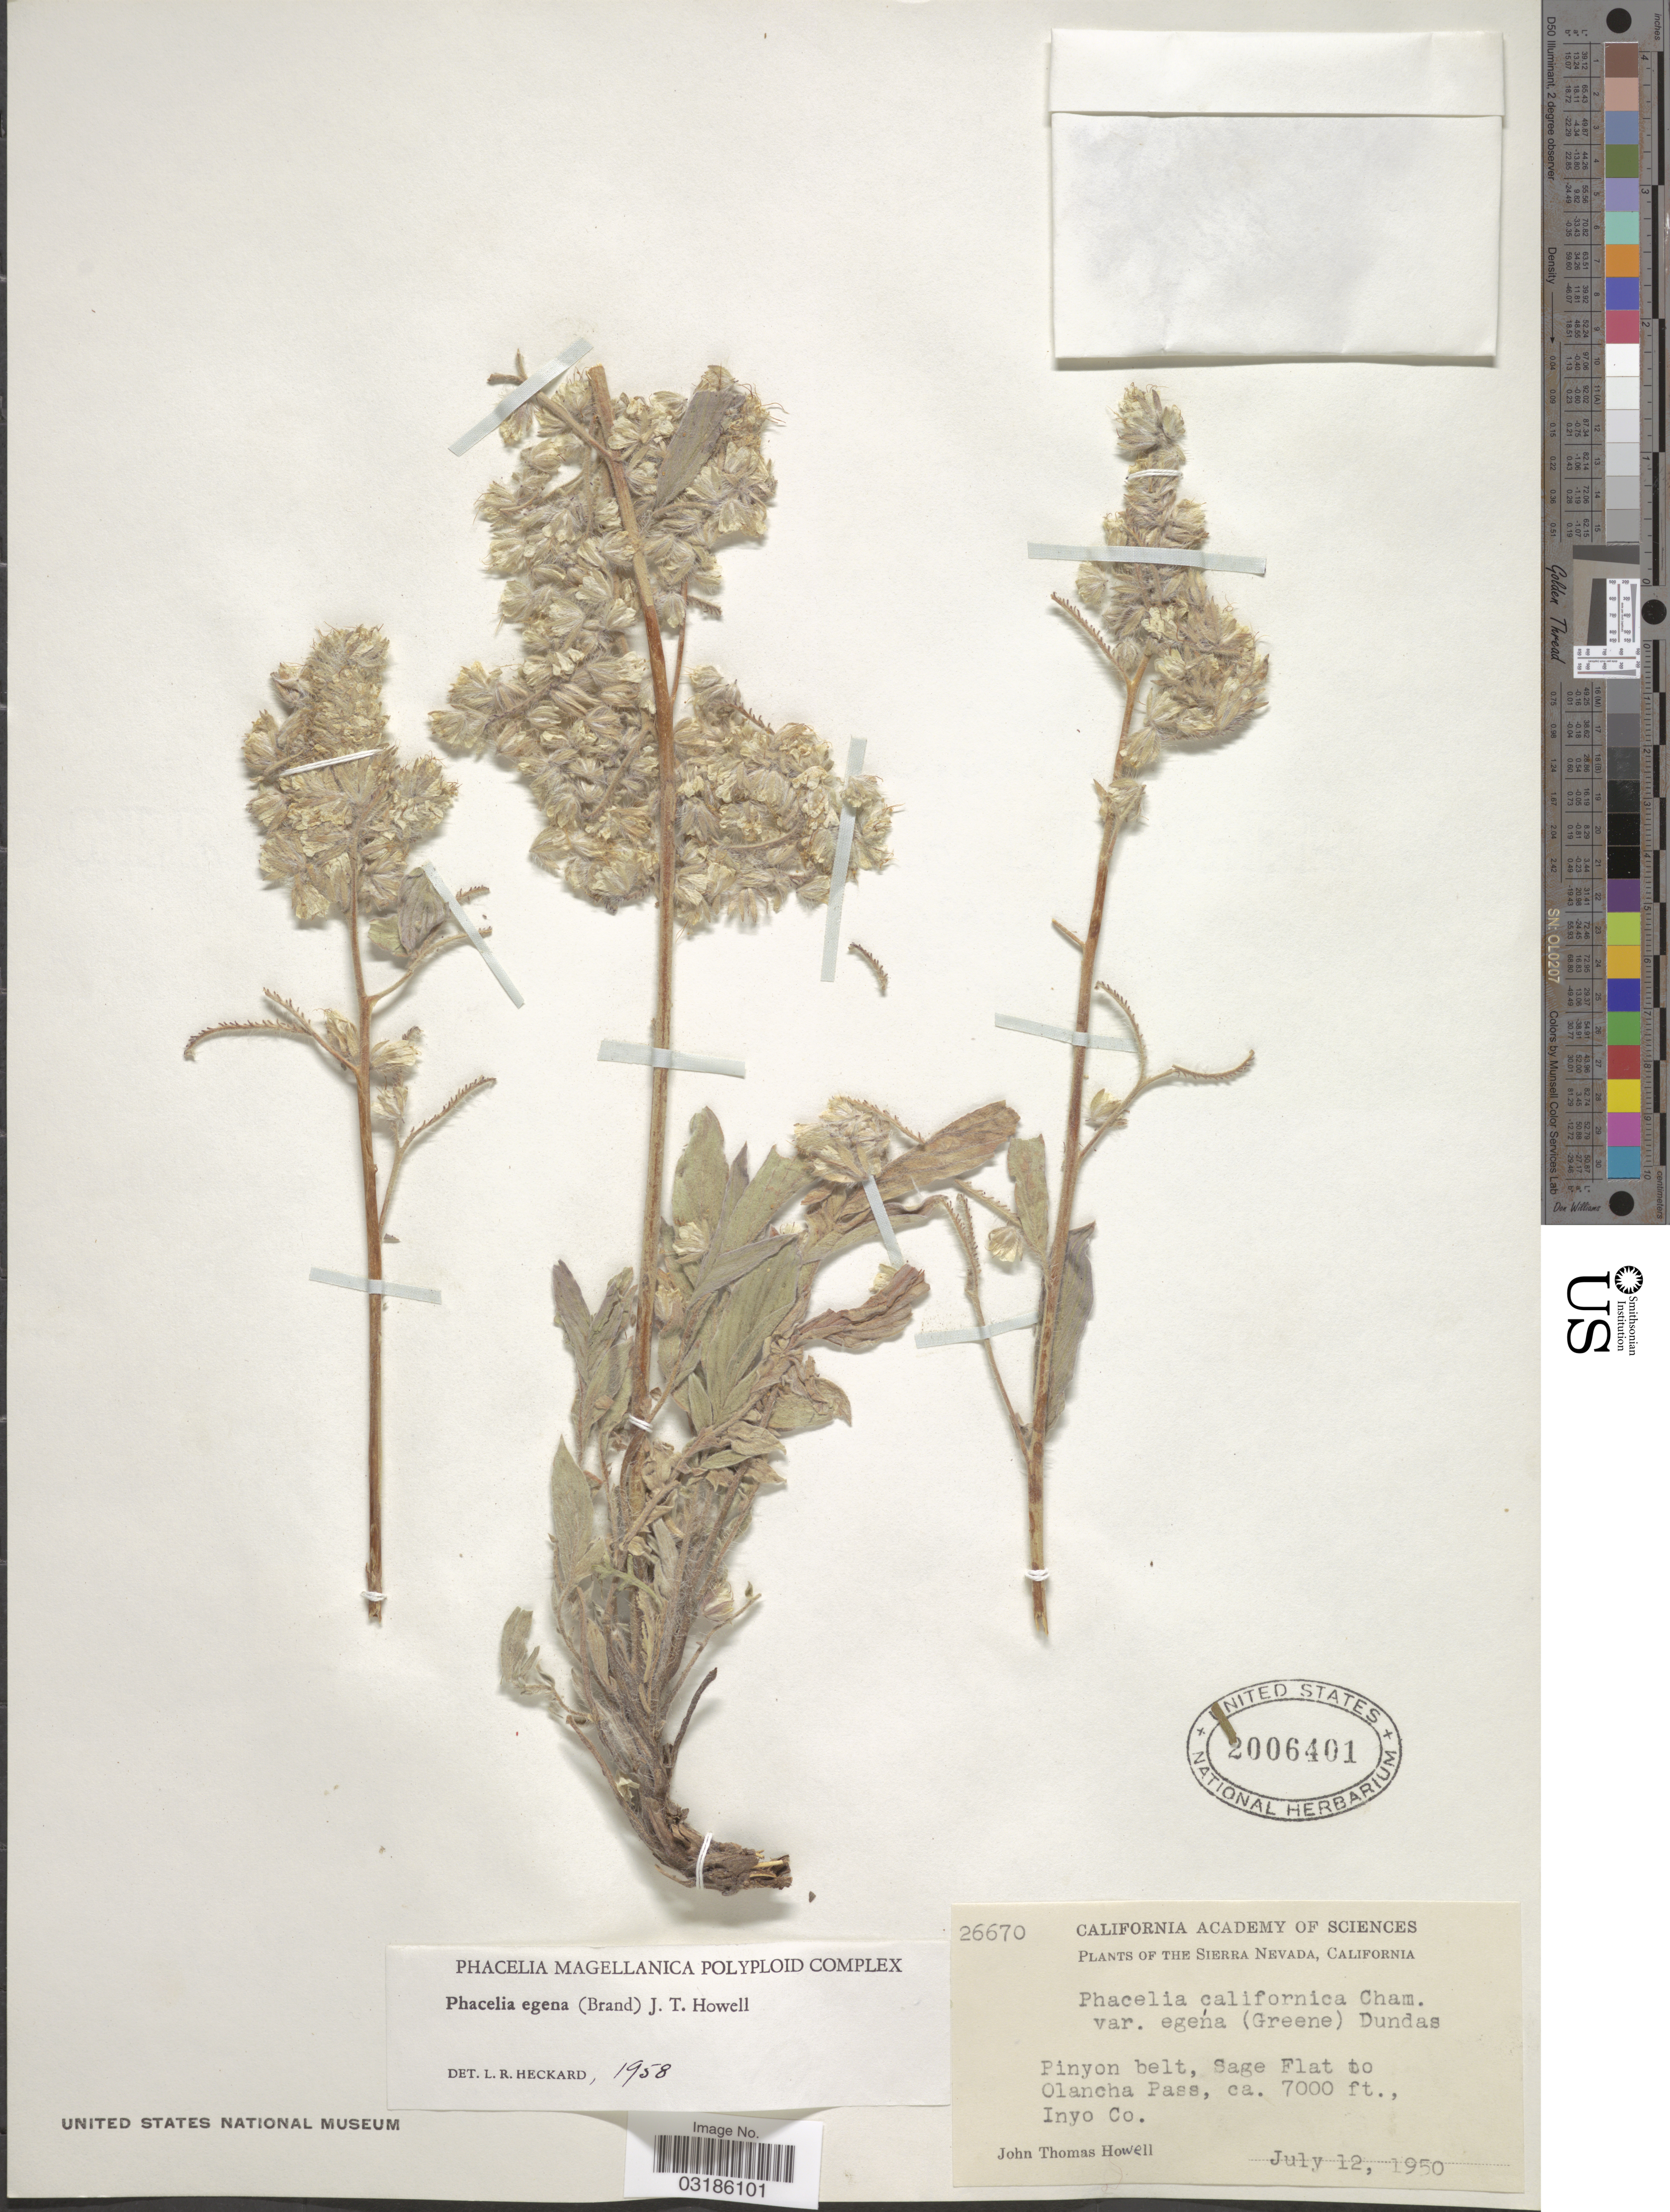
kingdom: Plantae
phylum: Tracheophyta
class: Magnoliopsida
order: Boraginales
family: Hydrophyllaceae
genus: Phacelia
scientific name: Phacelia egena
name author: (Brand) Howell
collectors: J. T. Howell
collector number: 26670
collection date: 1950-07-12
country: United States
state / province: California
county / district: Inyo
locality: Sierra Nevada. Pinyon belt, Sage Flat to Olancha Pass. Inyo Co.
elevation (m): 2134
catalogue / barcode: US 2006401